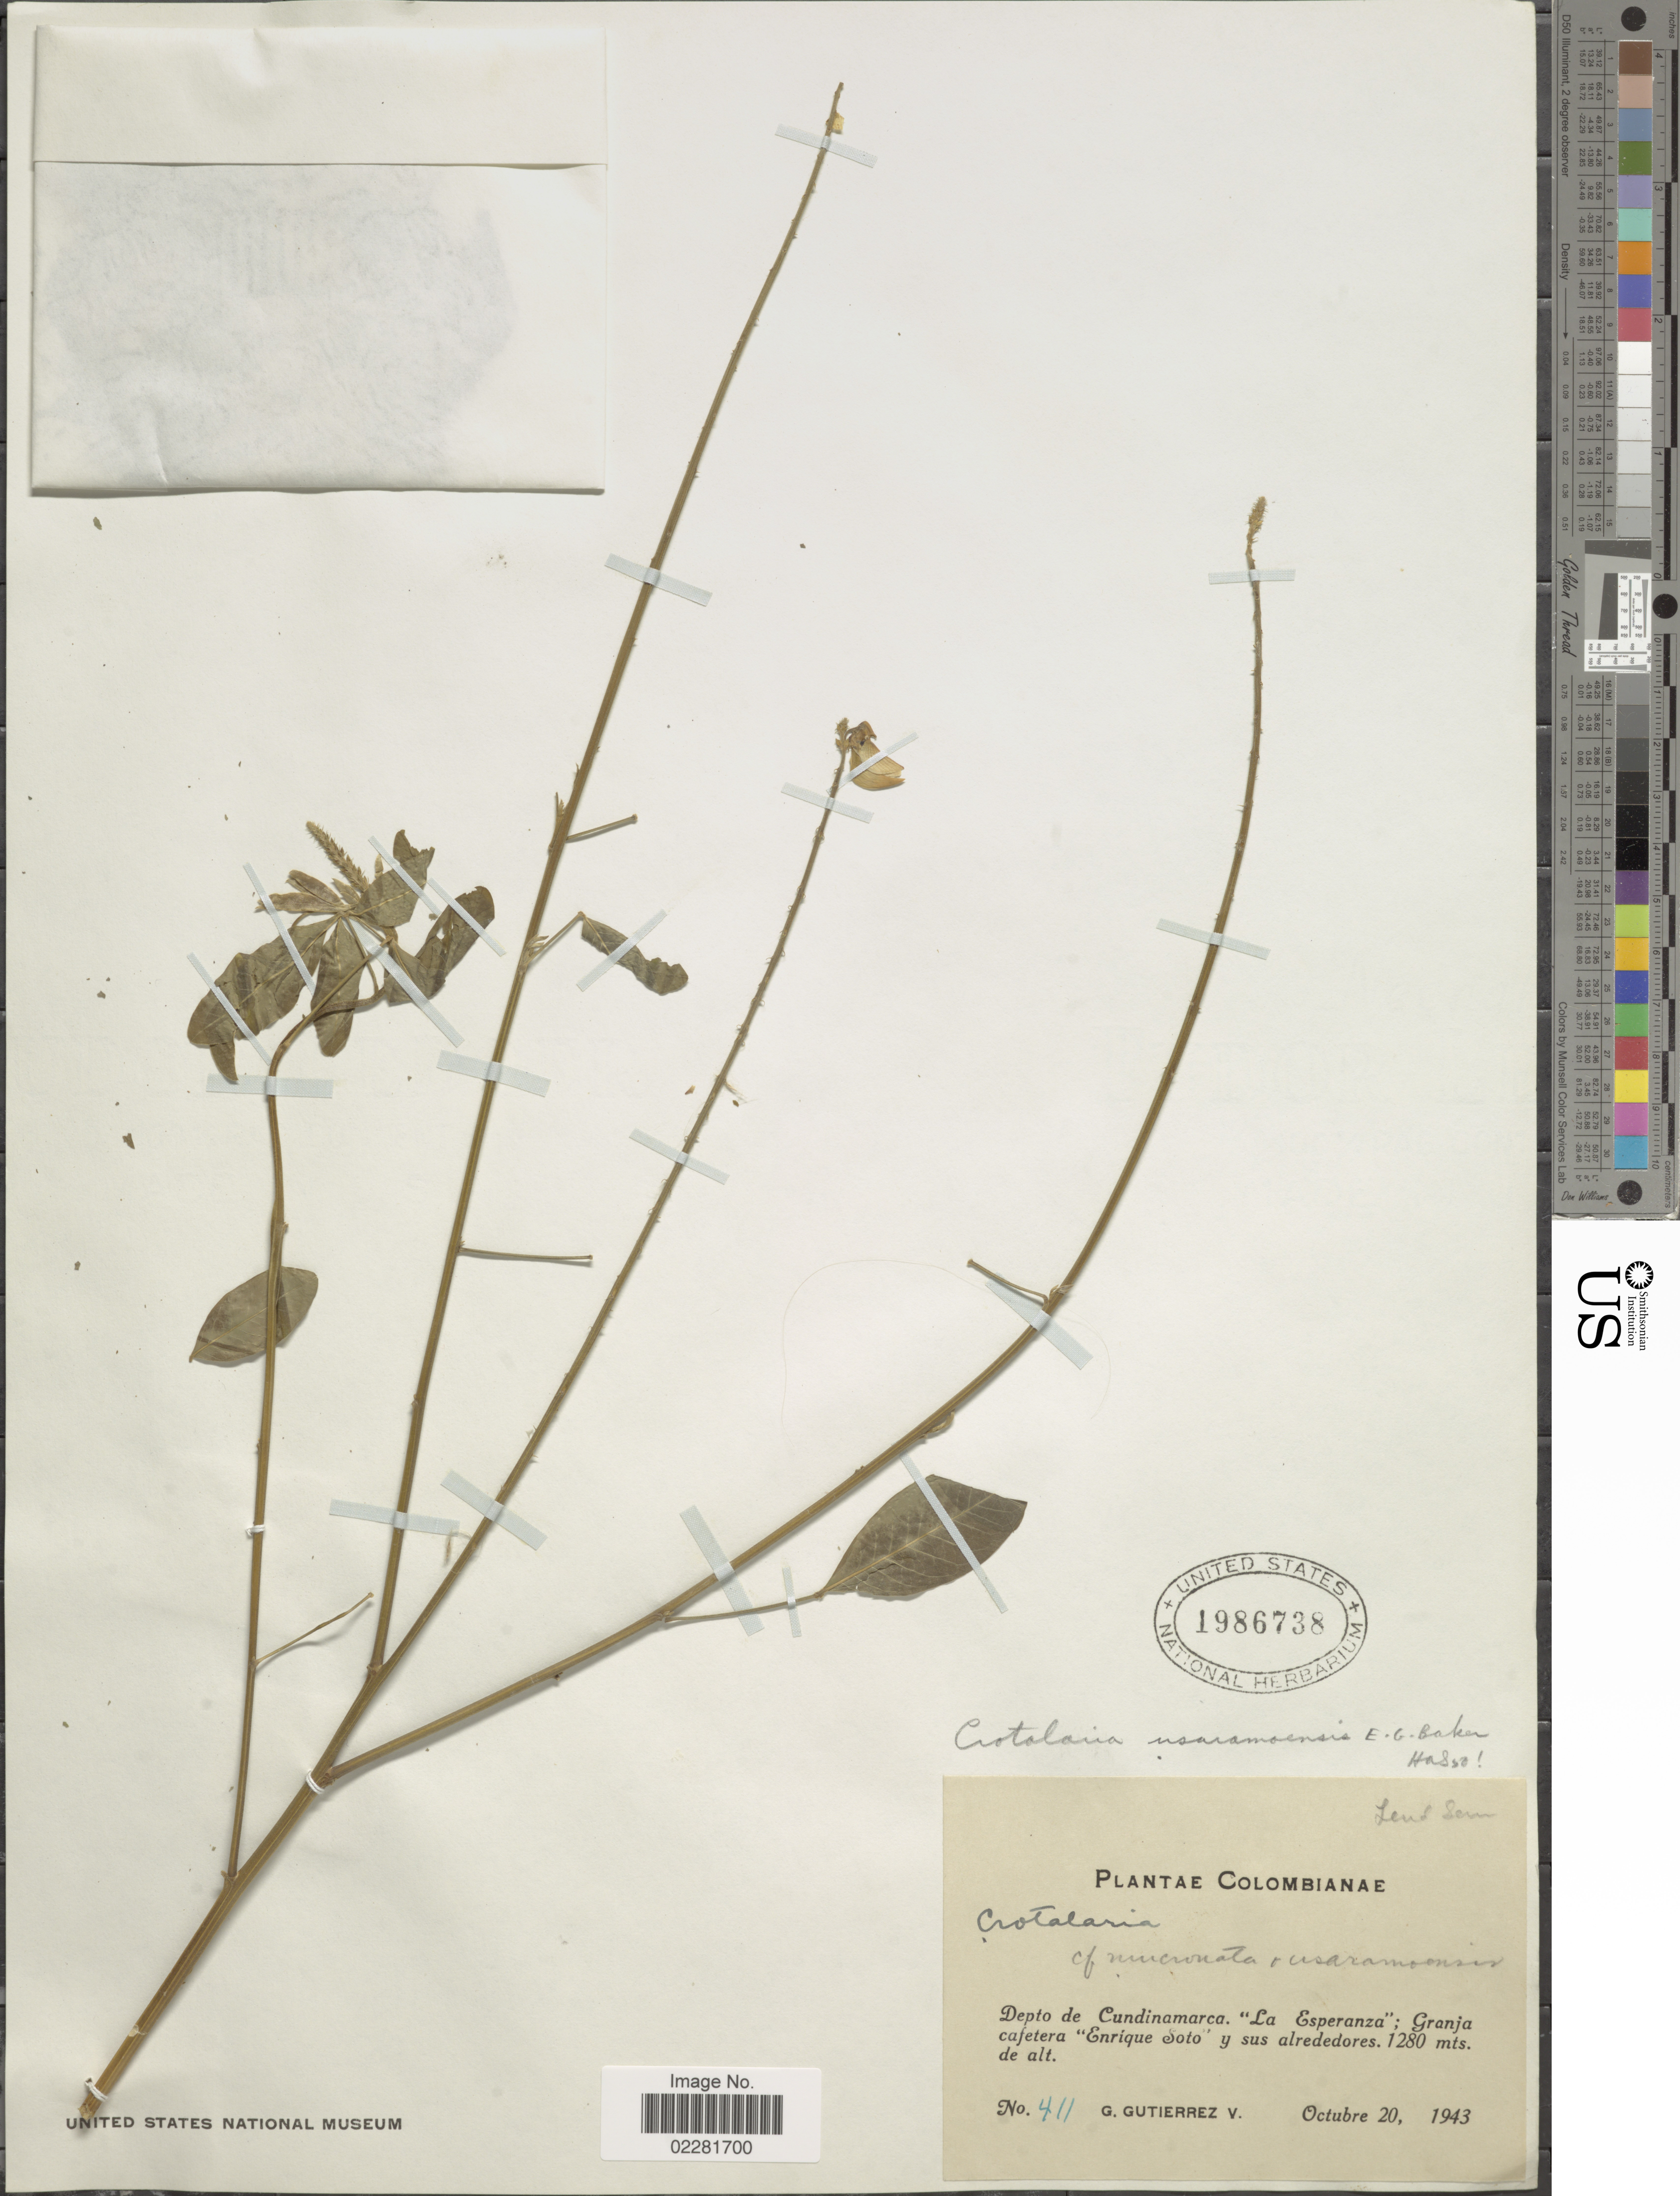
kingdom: Plantae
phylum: Tracheophyta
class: Magnoliopsida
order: Fabales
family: Fabaceae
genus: Crotalaria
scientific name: Crotalaria usaramoensis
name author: Baker f.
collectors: G. Gutiérrez V.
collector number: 411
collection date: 1943-10-20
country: Colombia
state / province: Cundinamarca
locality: La Esperanza, Granja cafetera, Enrique Soto y sus alrededores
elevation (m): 1280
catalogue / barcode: US 1986738